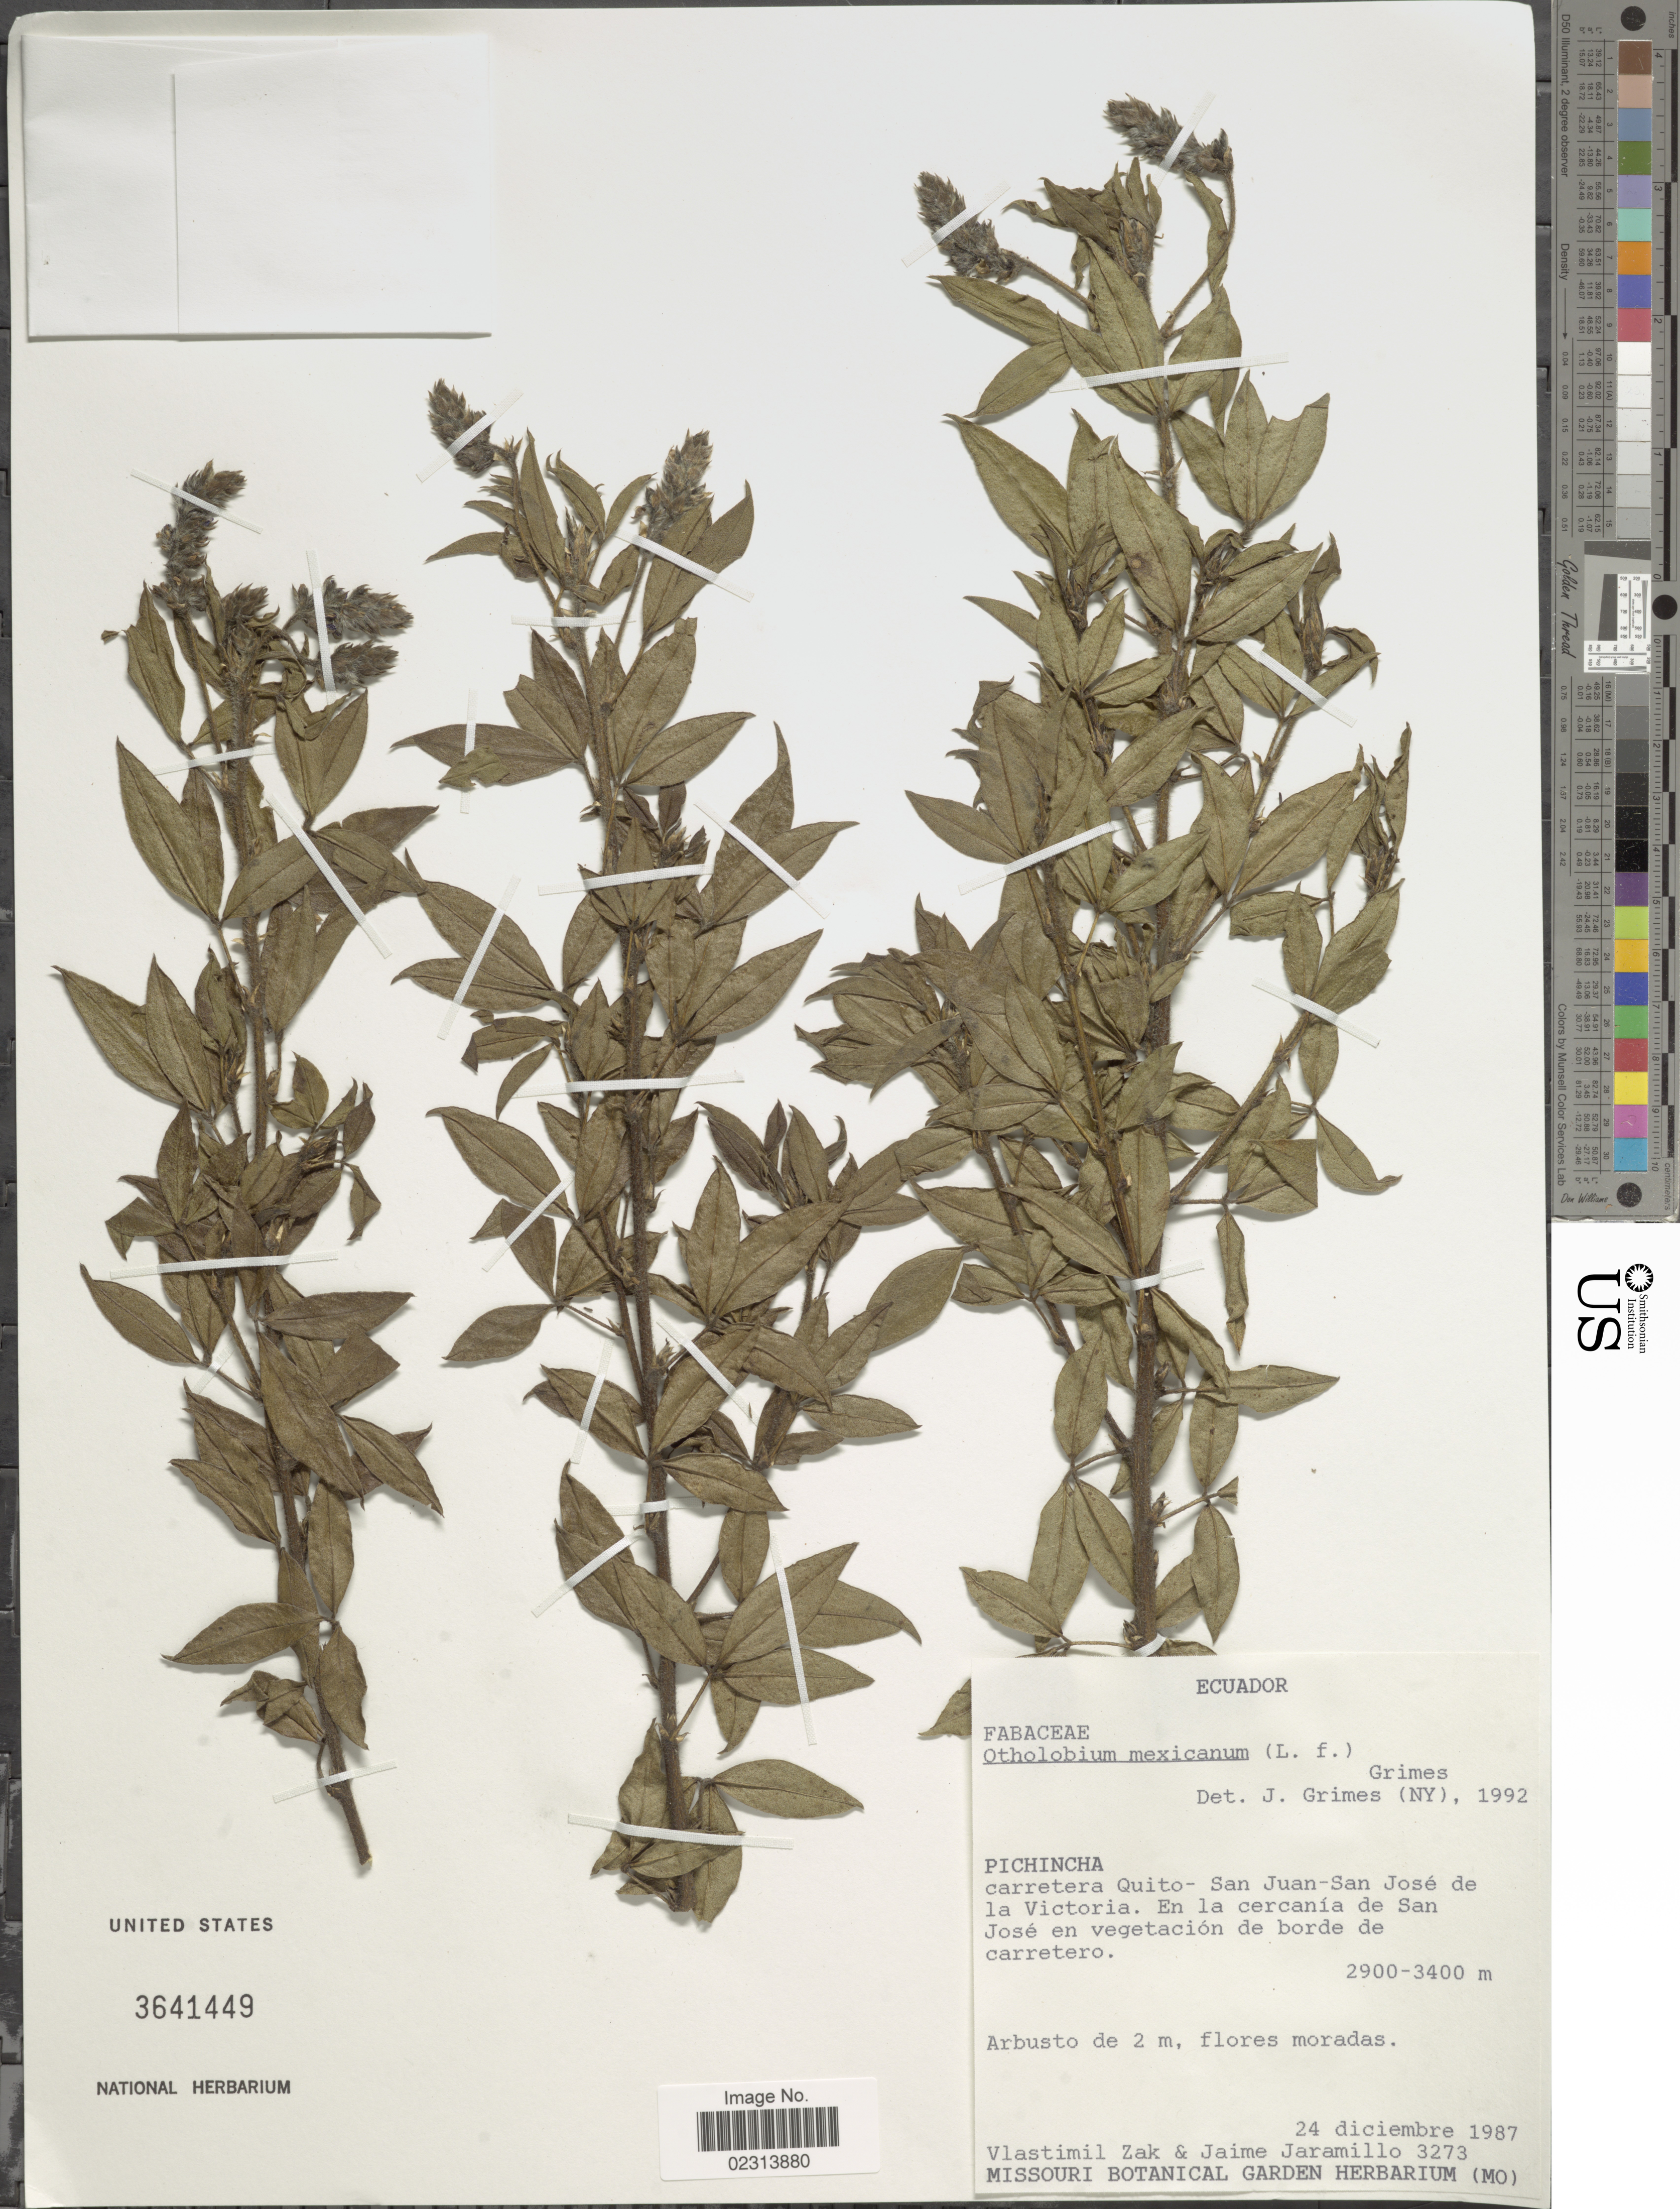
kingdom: Plantae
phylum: Tracheophyta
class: Magnoliopsida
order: Fabales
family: Fabaceae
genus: Otholobium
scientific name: Otholobium mexicanum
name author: (L. f.) J.W. Grimes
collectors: V. Zak & J. Jaramillo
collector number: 3273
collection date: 1987-12-24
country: Ecuador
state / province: Pichincha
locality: Carretera Quito - San Juan - San Jose de La Victoria, En la cercancia de San Jose en vegetacion de borde de carretero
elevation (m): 2900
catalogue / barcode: US 3641449